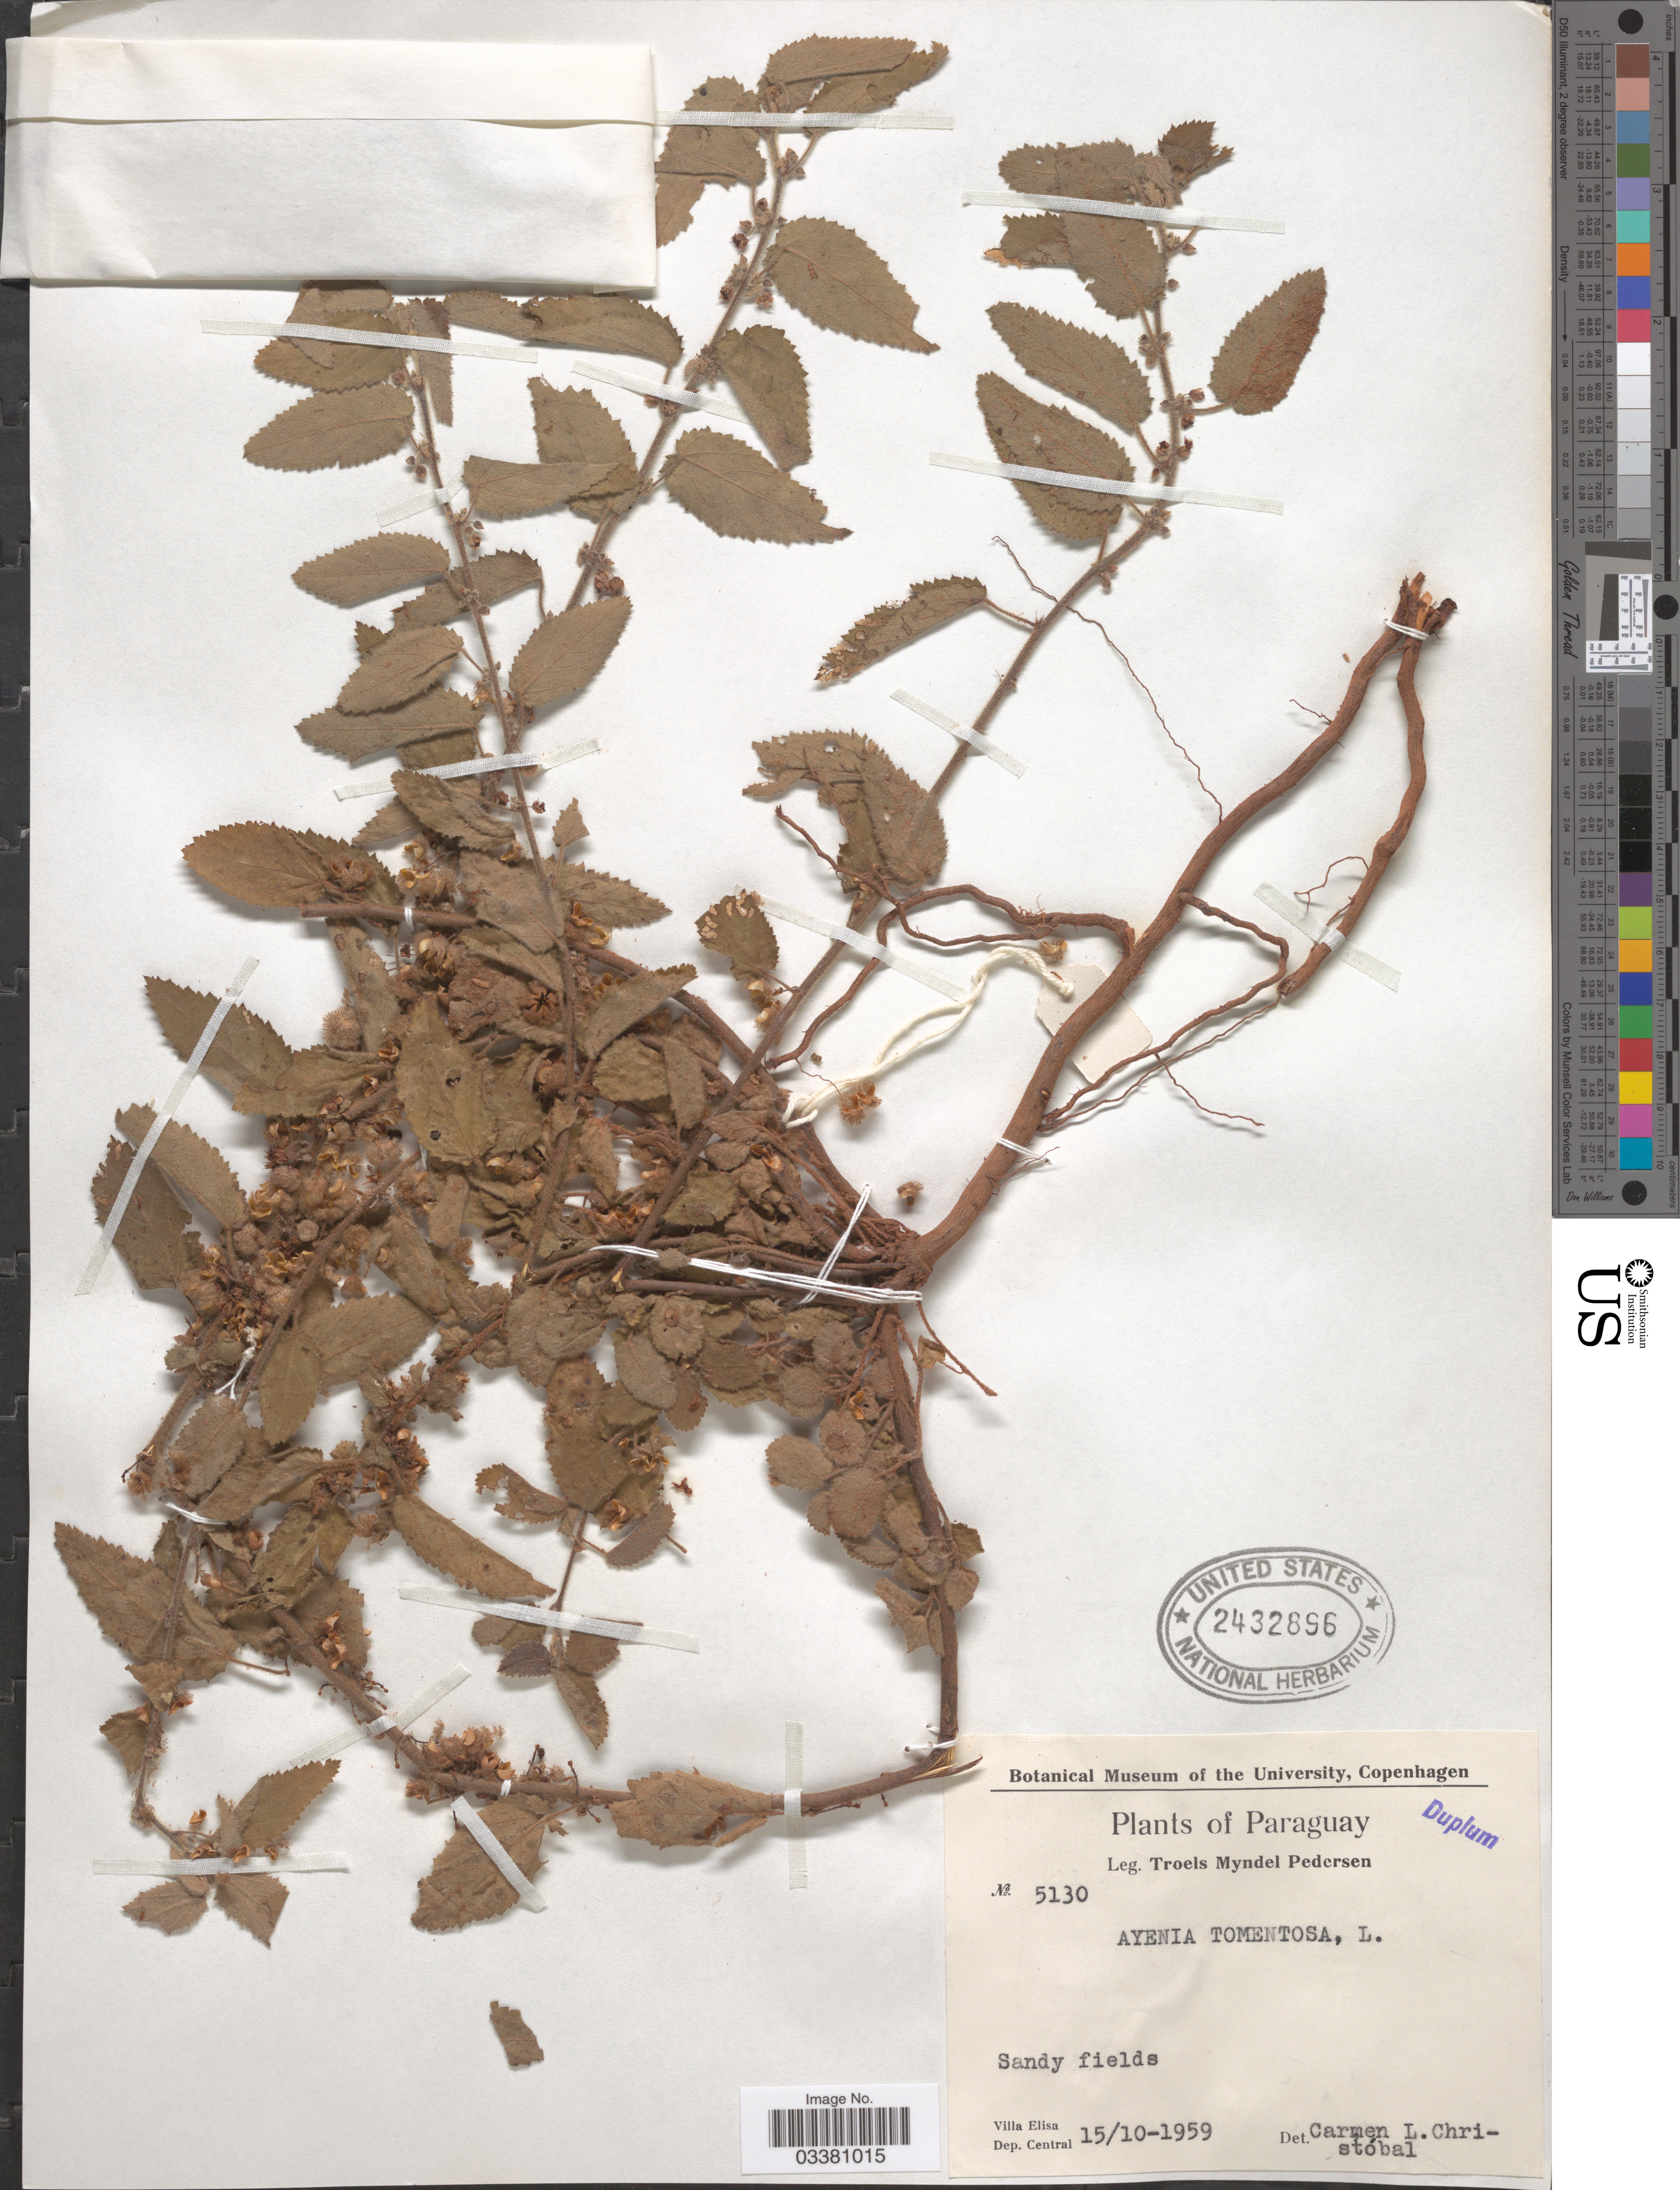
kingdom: Plantae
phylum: Tracheophyta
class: Magnoliopsida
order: Malvales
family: Malvaceae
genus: Ayenia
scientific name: Ayenia tomentosa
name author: L.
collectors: T. Pederson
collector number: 5130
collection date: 1959-10-15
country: Paraguay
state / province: Central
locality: Villa Elisa. Dep. Central.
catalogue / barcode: US 2432896